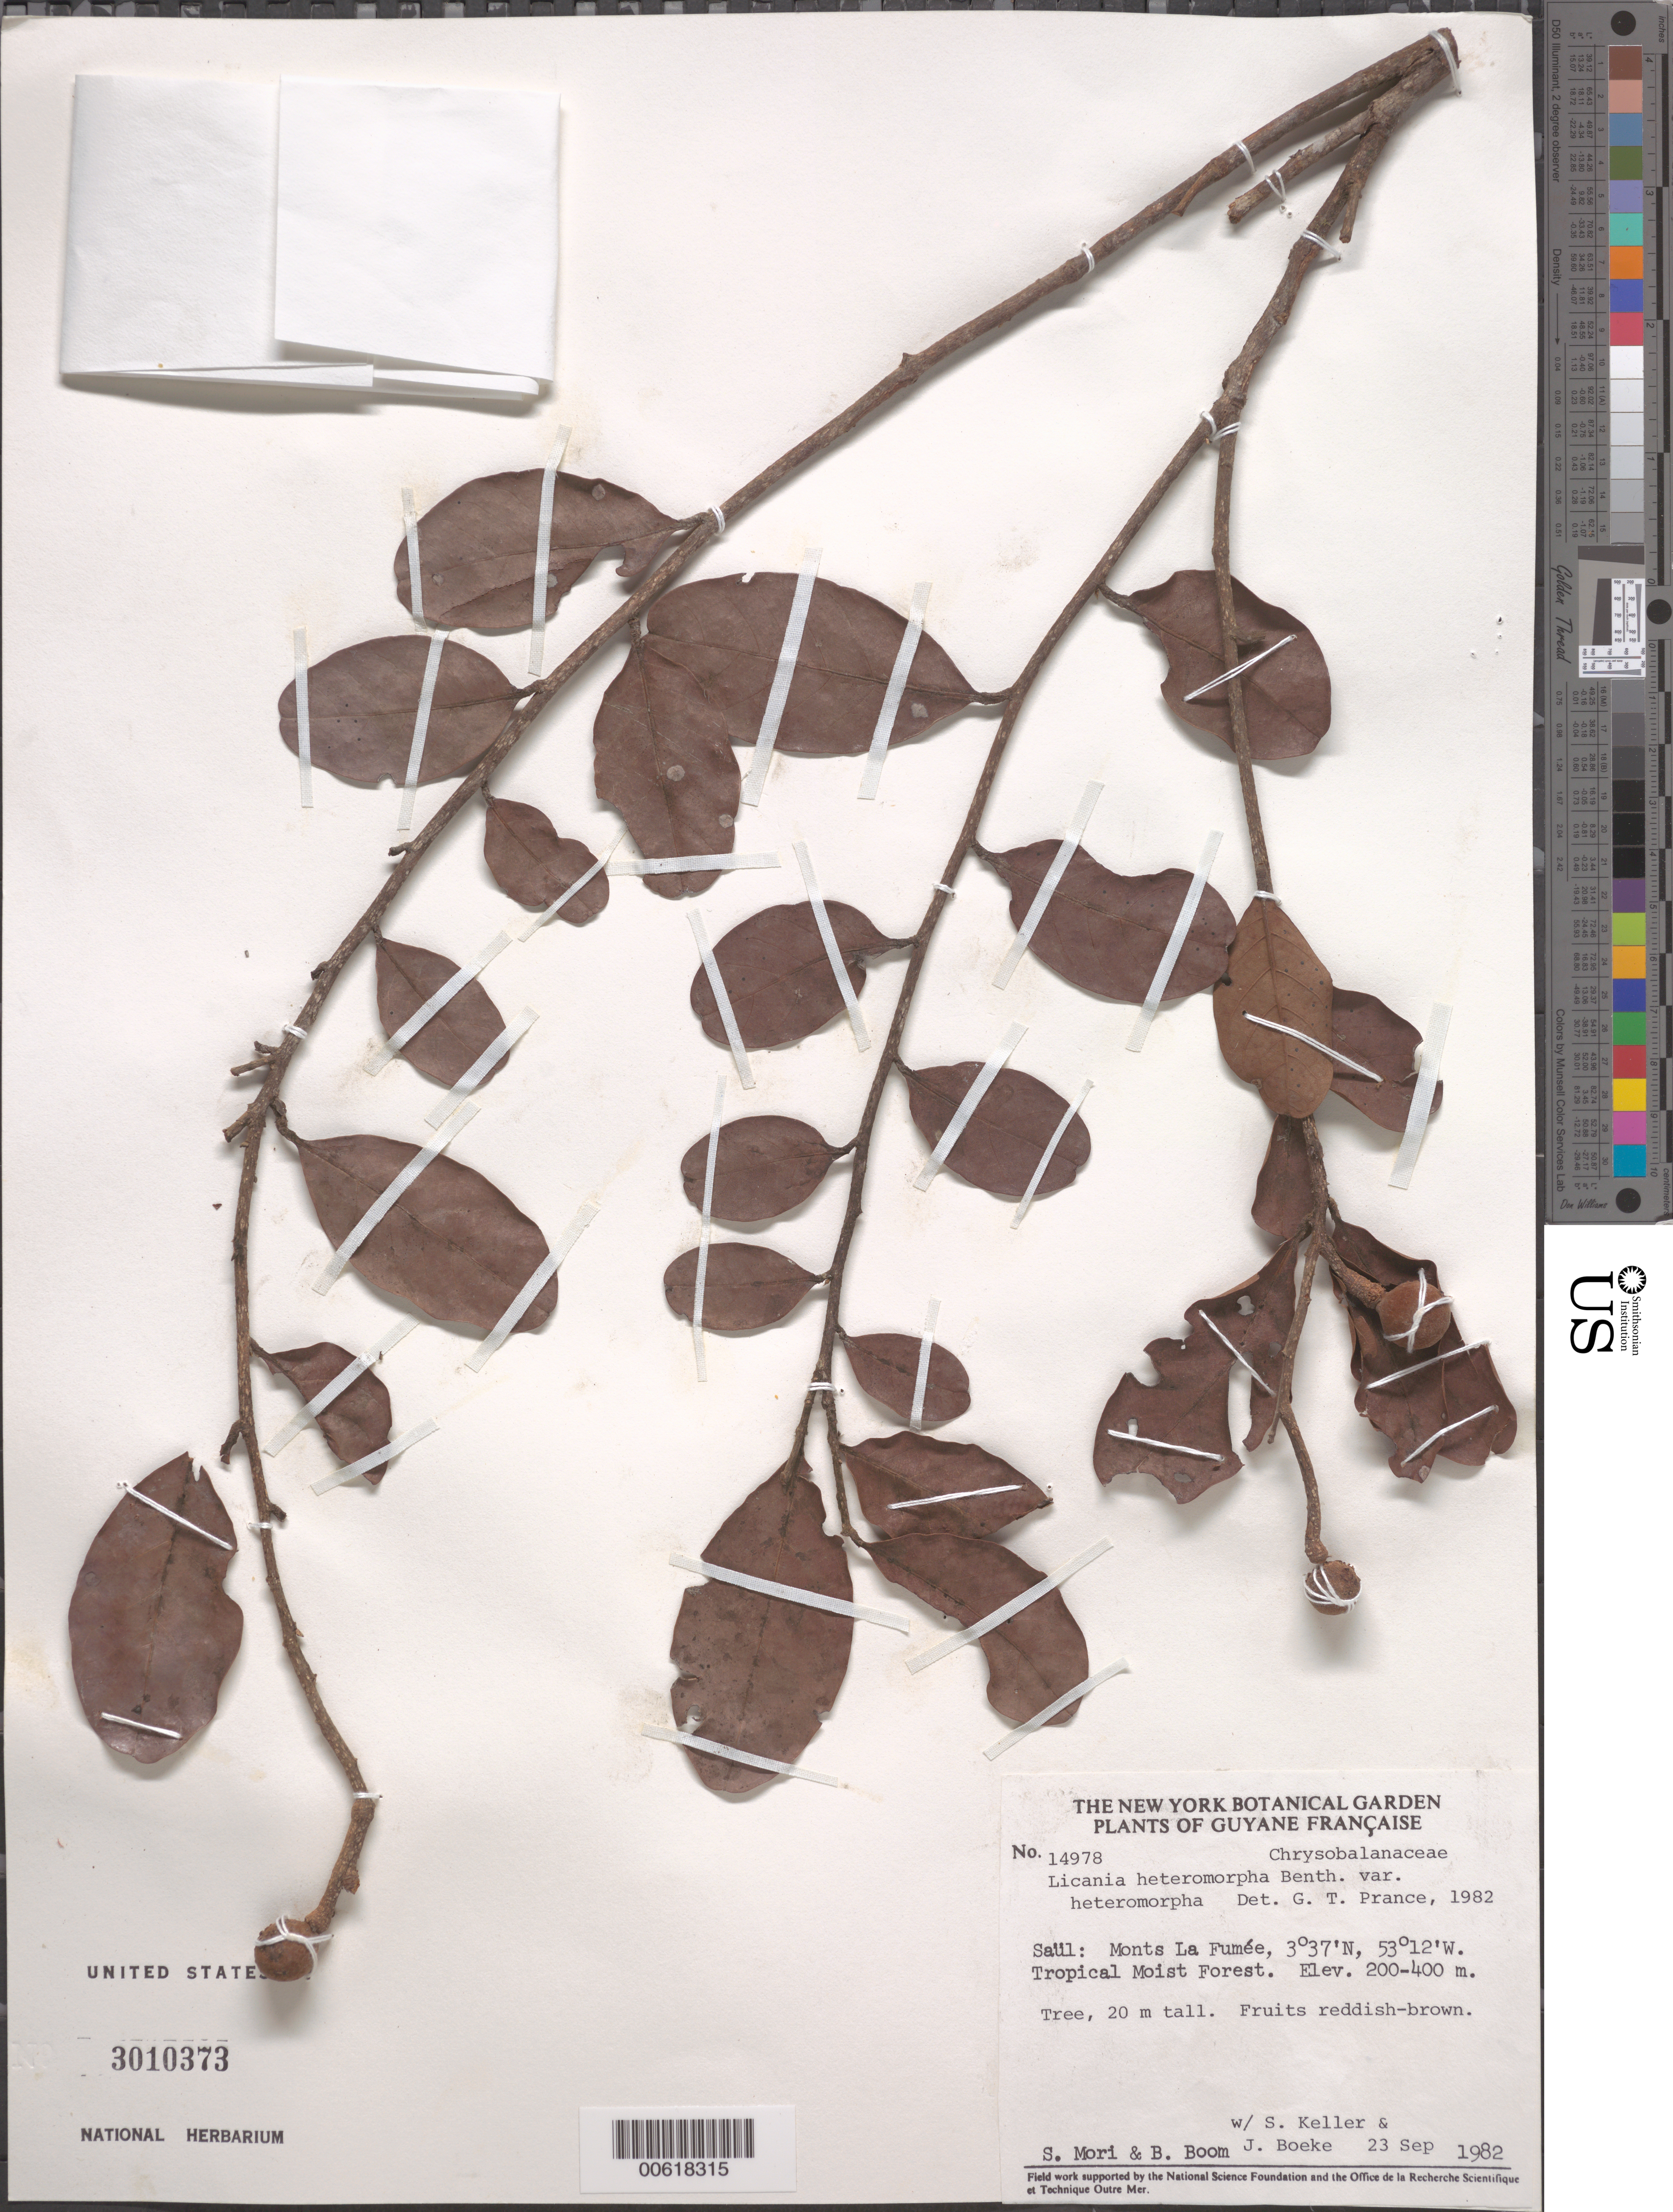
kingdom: Plantae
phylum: Tracheophyta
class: Magnoliopsida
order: Malpighiales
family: Chrysobalanaceae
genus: Hymenopus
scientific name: Hymenopus heteromorphus var. heteromorphus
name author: (Benth.) Sothers & Prance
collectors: S. Mori et al.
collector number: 14978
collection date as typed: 23-Sep-82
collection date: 1982-09-23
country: French Guiana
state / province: Saint-Laurent-du-Maroni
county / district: Saül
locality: Saül, Monts La Fumée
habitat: Tropical moist forest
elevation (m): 200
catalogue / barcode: US 3010373